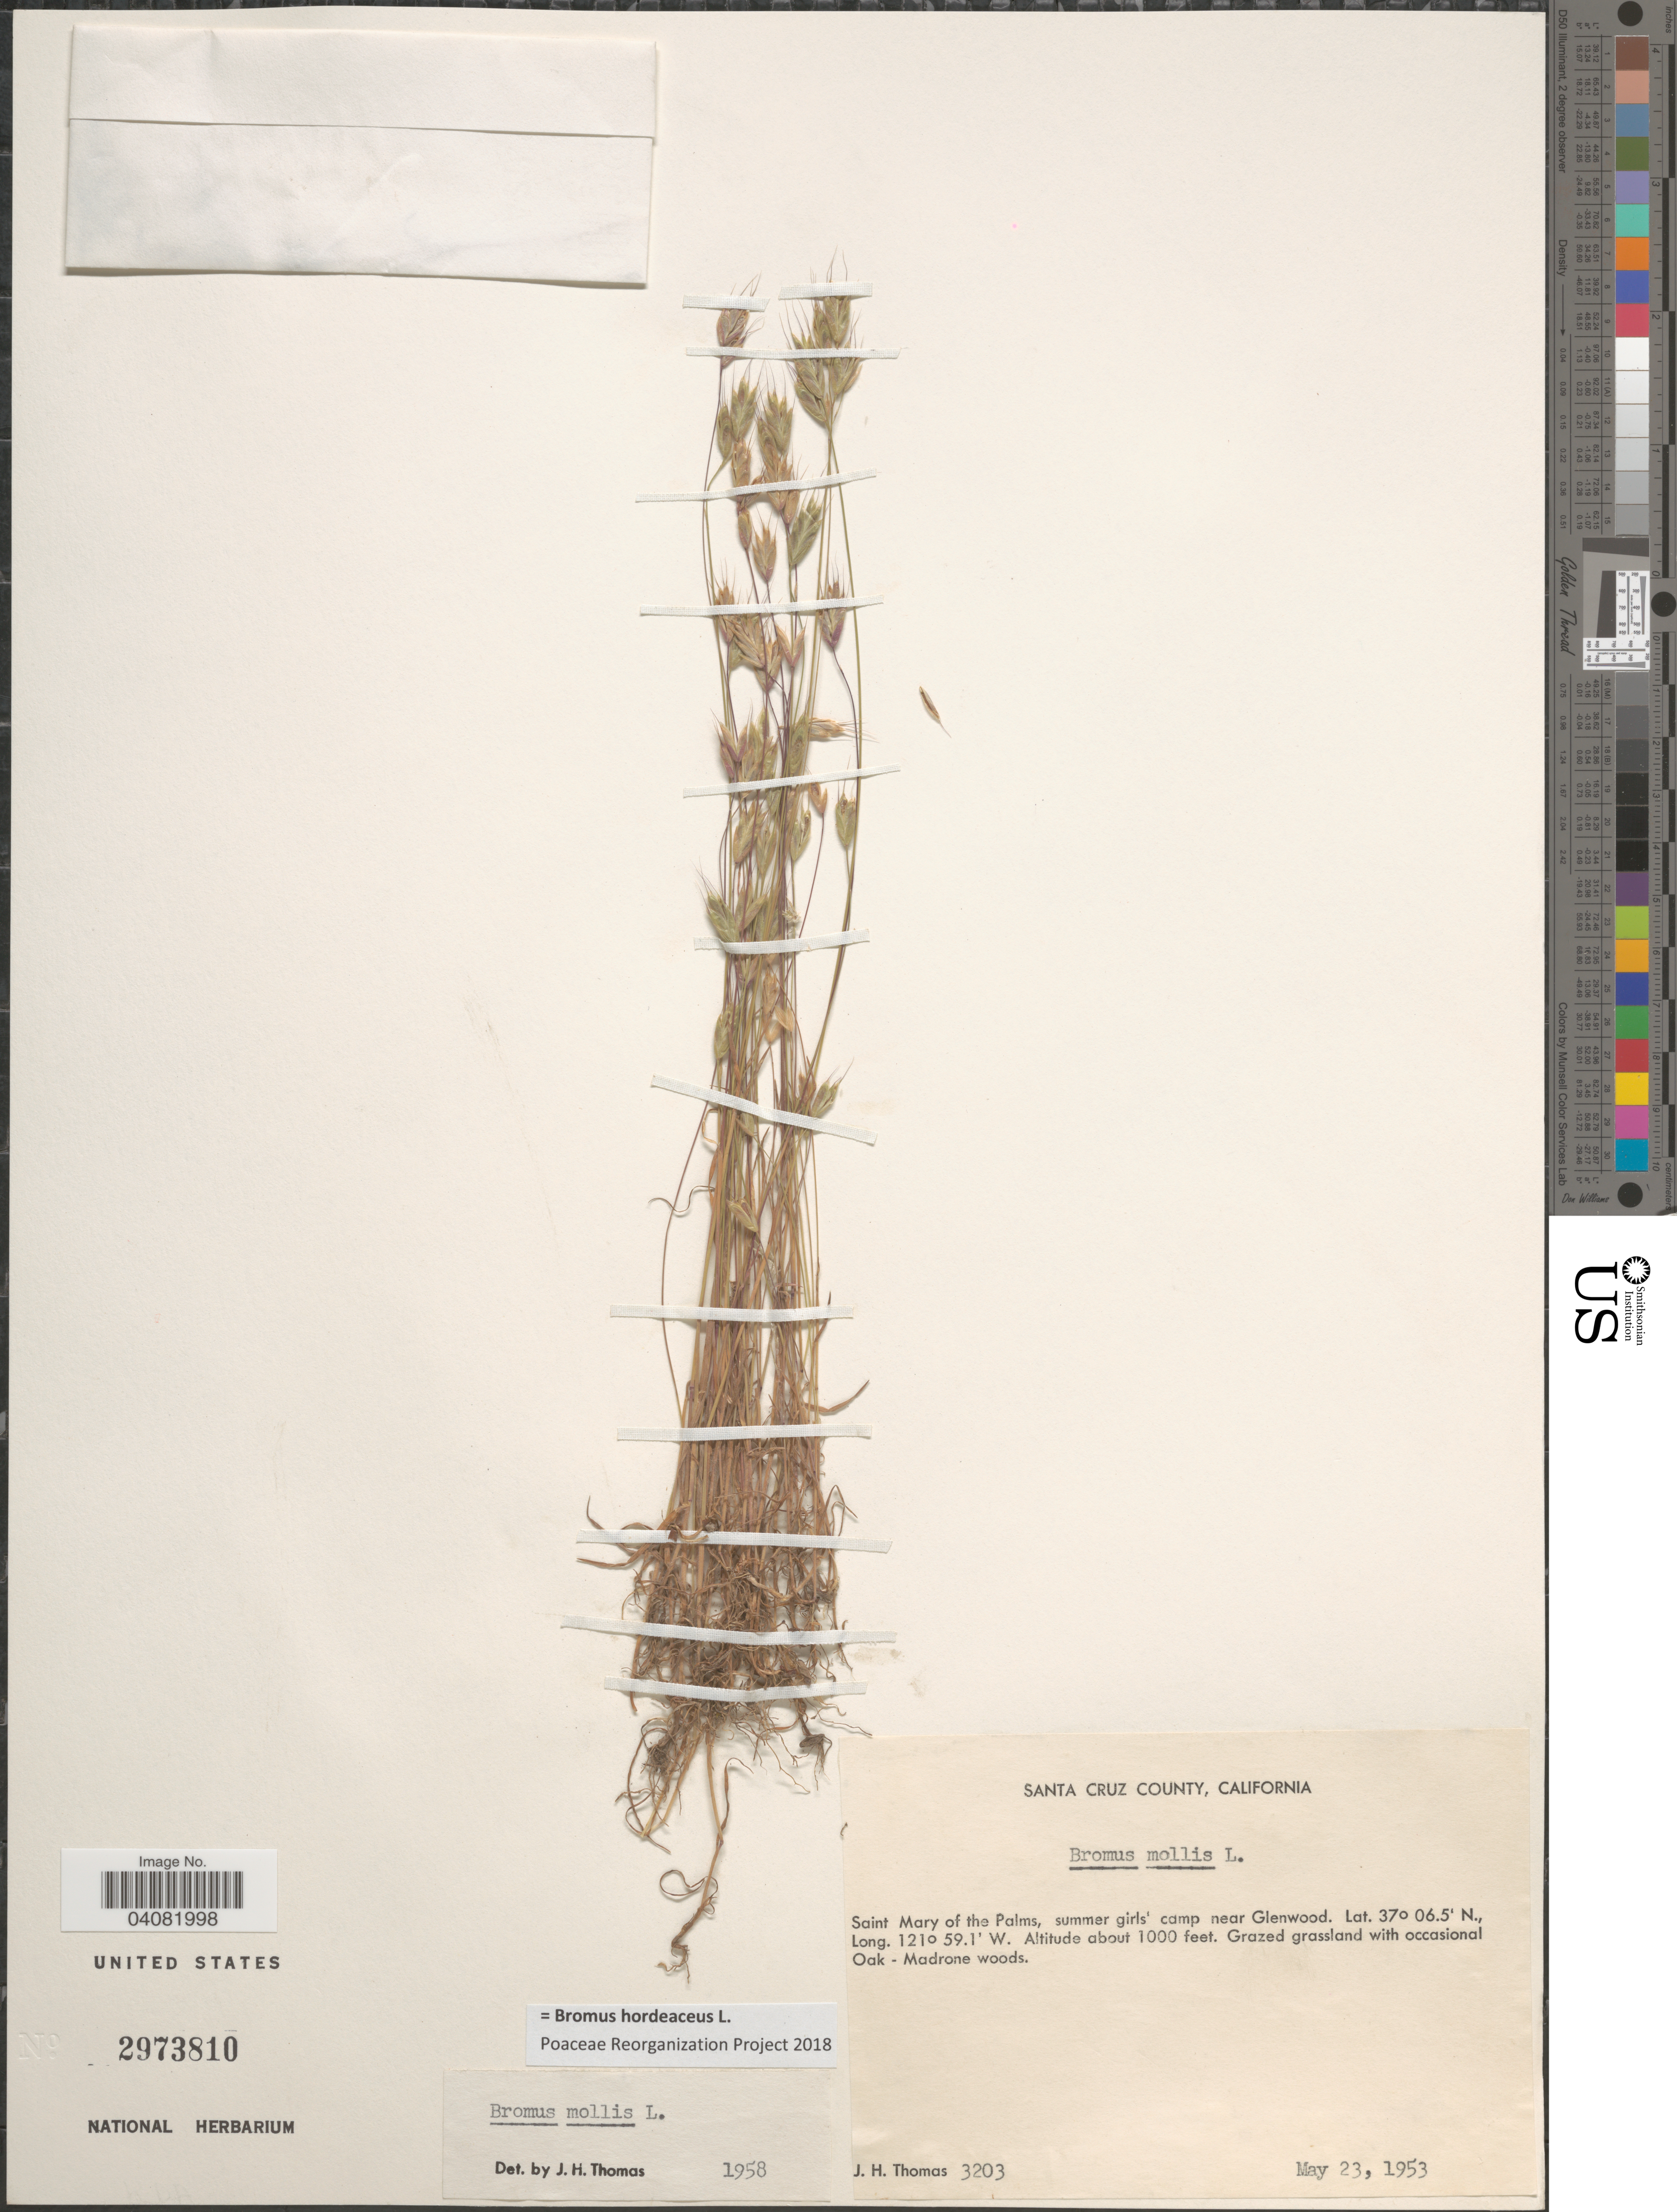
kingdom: Plantae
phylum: Tracheophyta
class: Liliopsida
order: Poales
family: Poaceae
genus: Bromus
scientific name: Bromus hordeaceus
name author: L.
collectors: J. H. Thomas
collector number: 3203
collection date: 1953-05-23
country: United States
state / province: California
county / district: Santa Cruz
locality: Santa Cruz County. Saint Mary of the Palms, summer girls' camp near Glenwood. Grazed grassland with occasional Oak - Madrone woods.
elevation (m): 305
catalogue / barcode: US 2973810